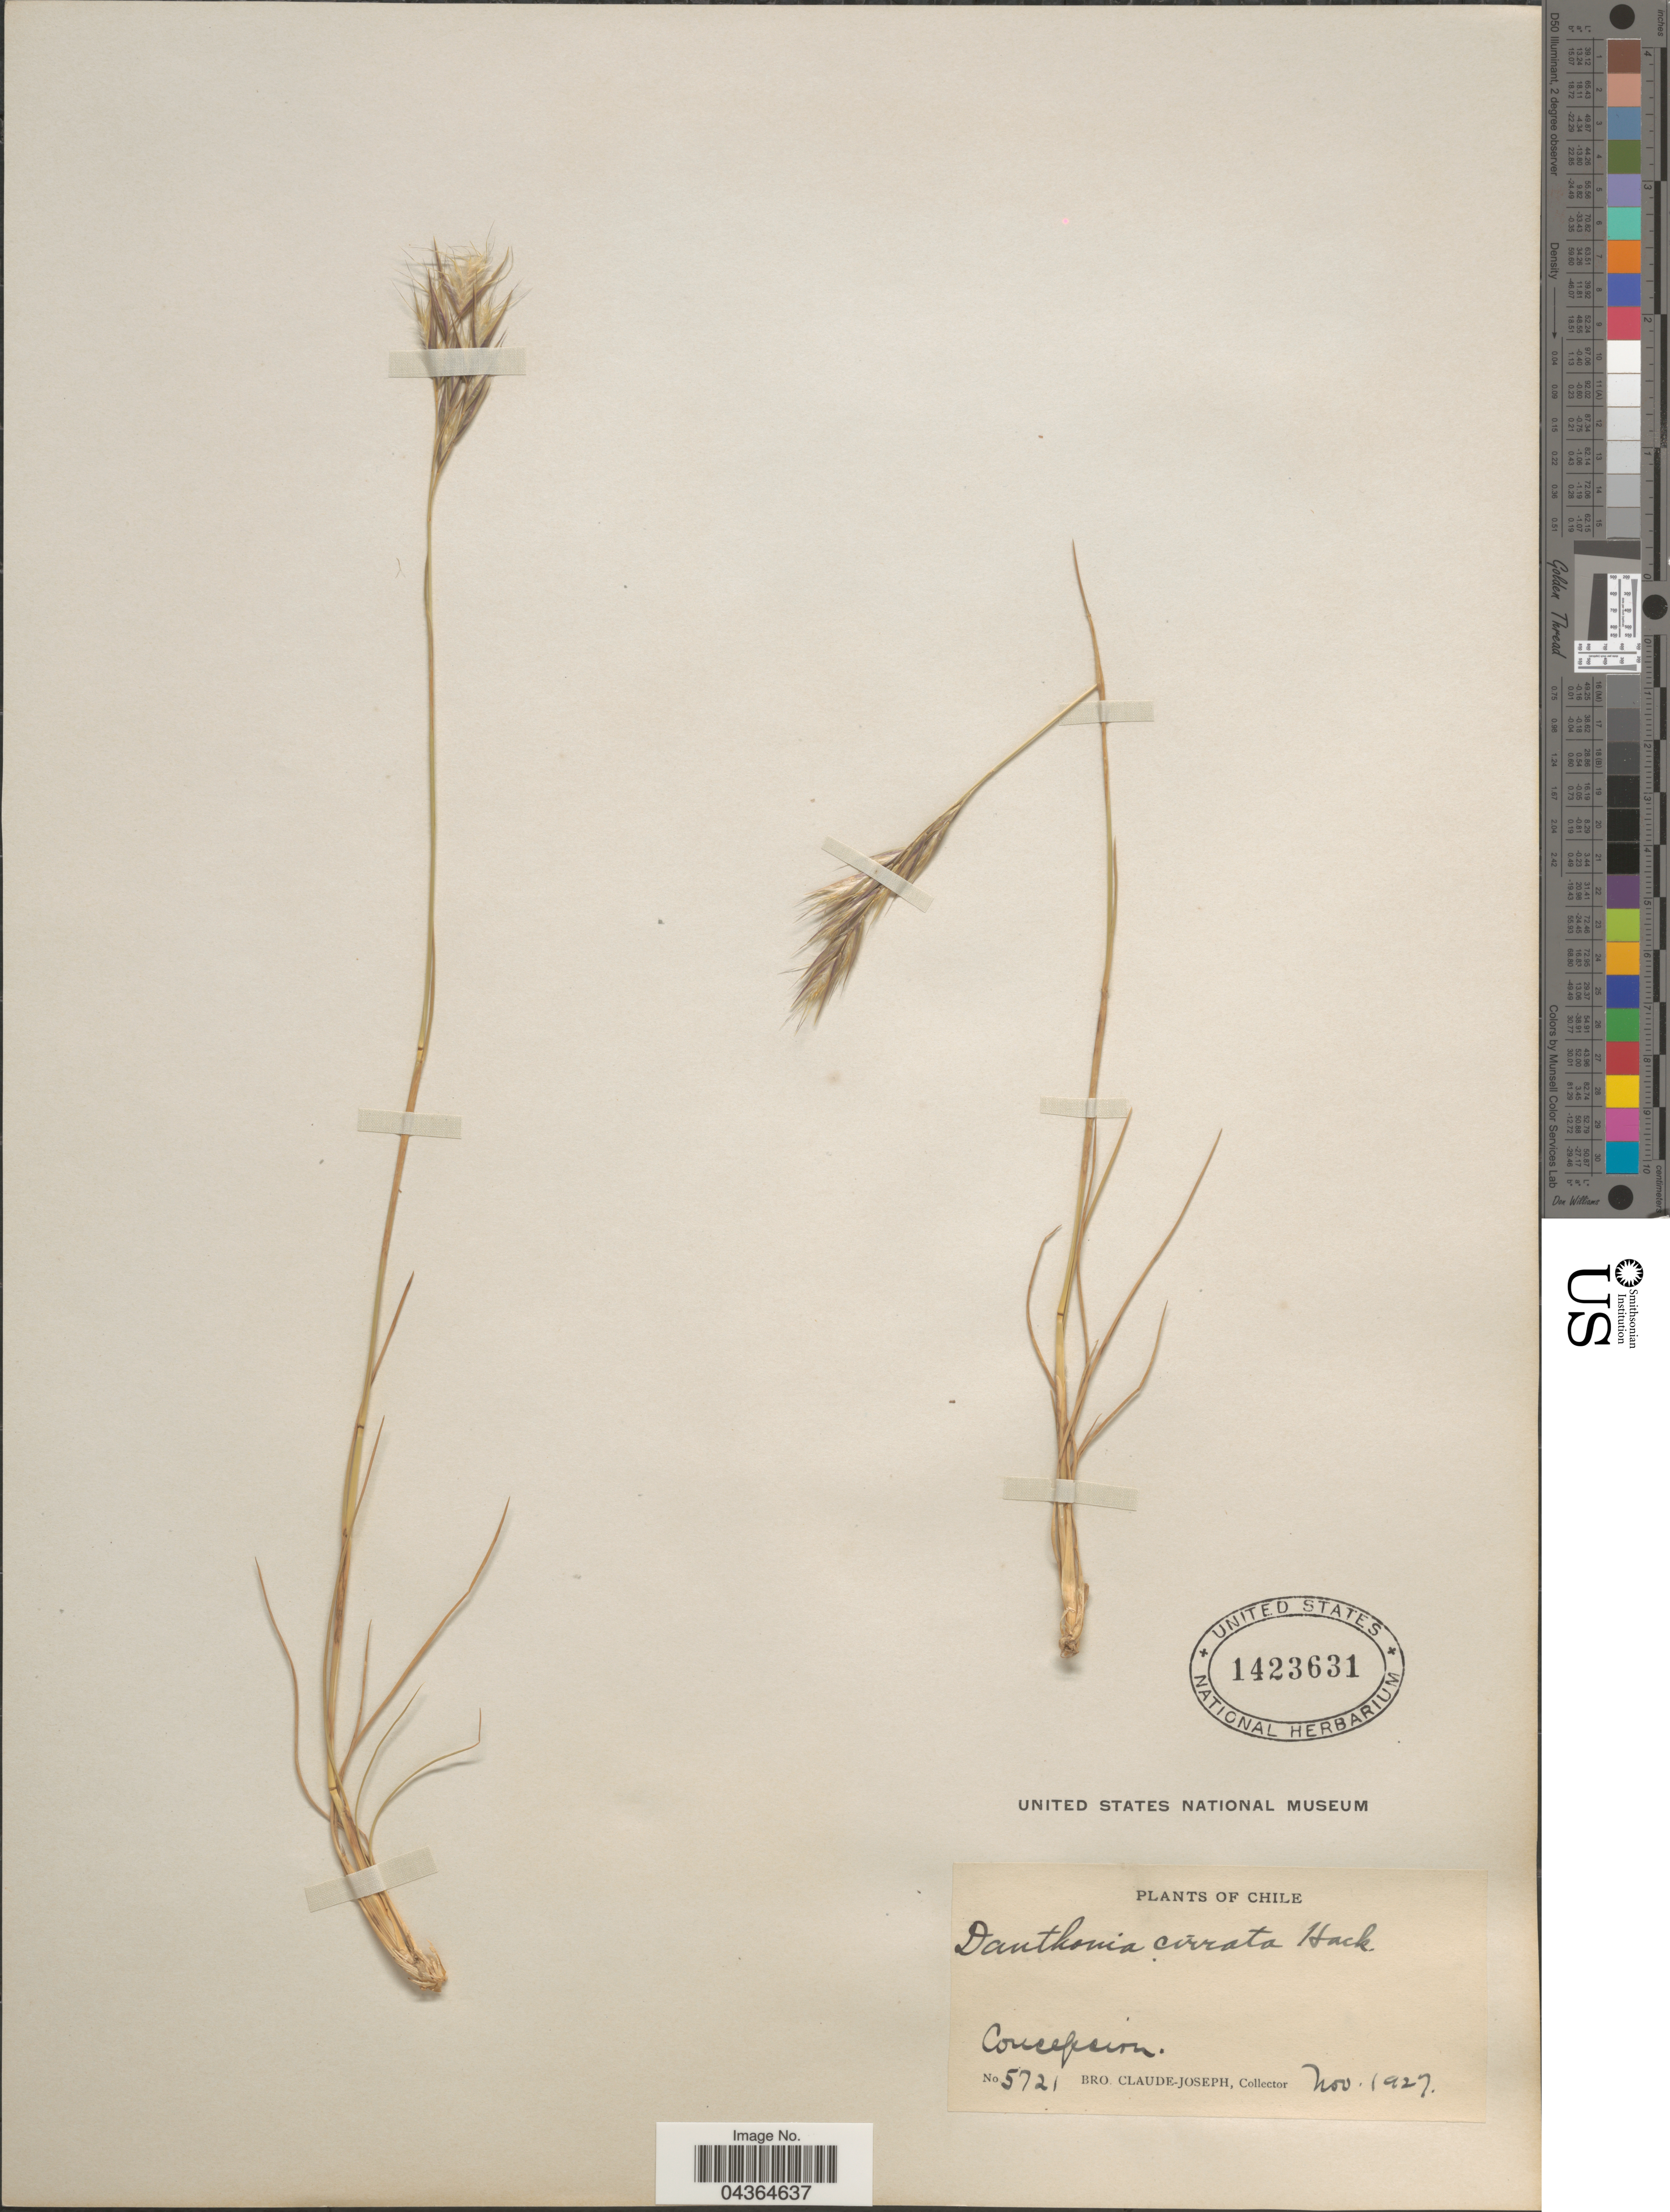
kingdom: Plantae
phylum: Tracheophyta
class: Liliopsida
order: Poales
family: Poaceae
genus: Danthonia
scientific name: Danthonia malacantha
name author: (Steud.) Pilg.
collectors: Bro. Claude-Joseph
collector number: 5721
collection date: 1927-11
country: Chile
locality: Concepcion.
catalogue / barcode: US 1423631